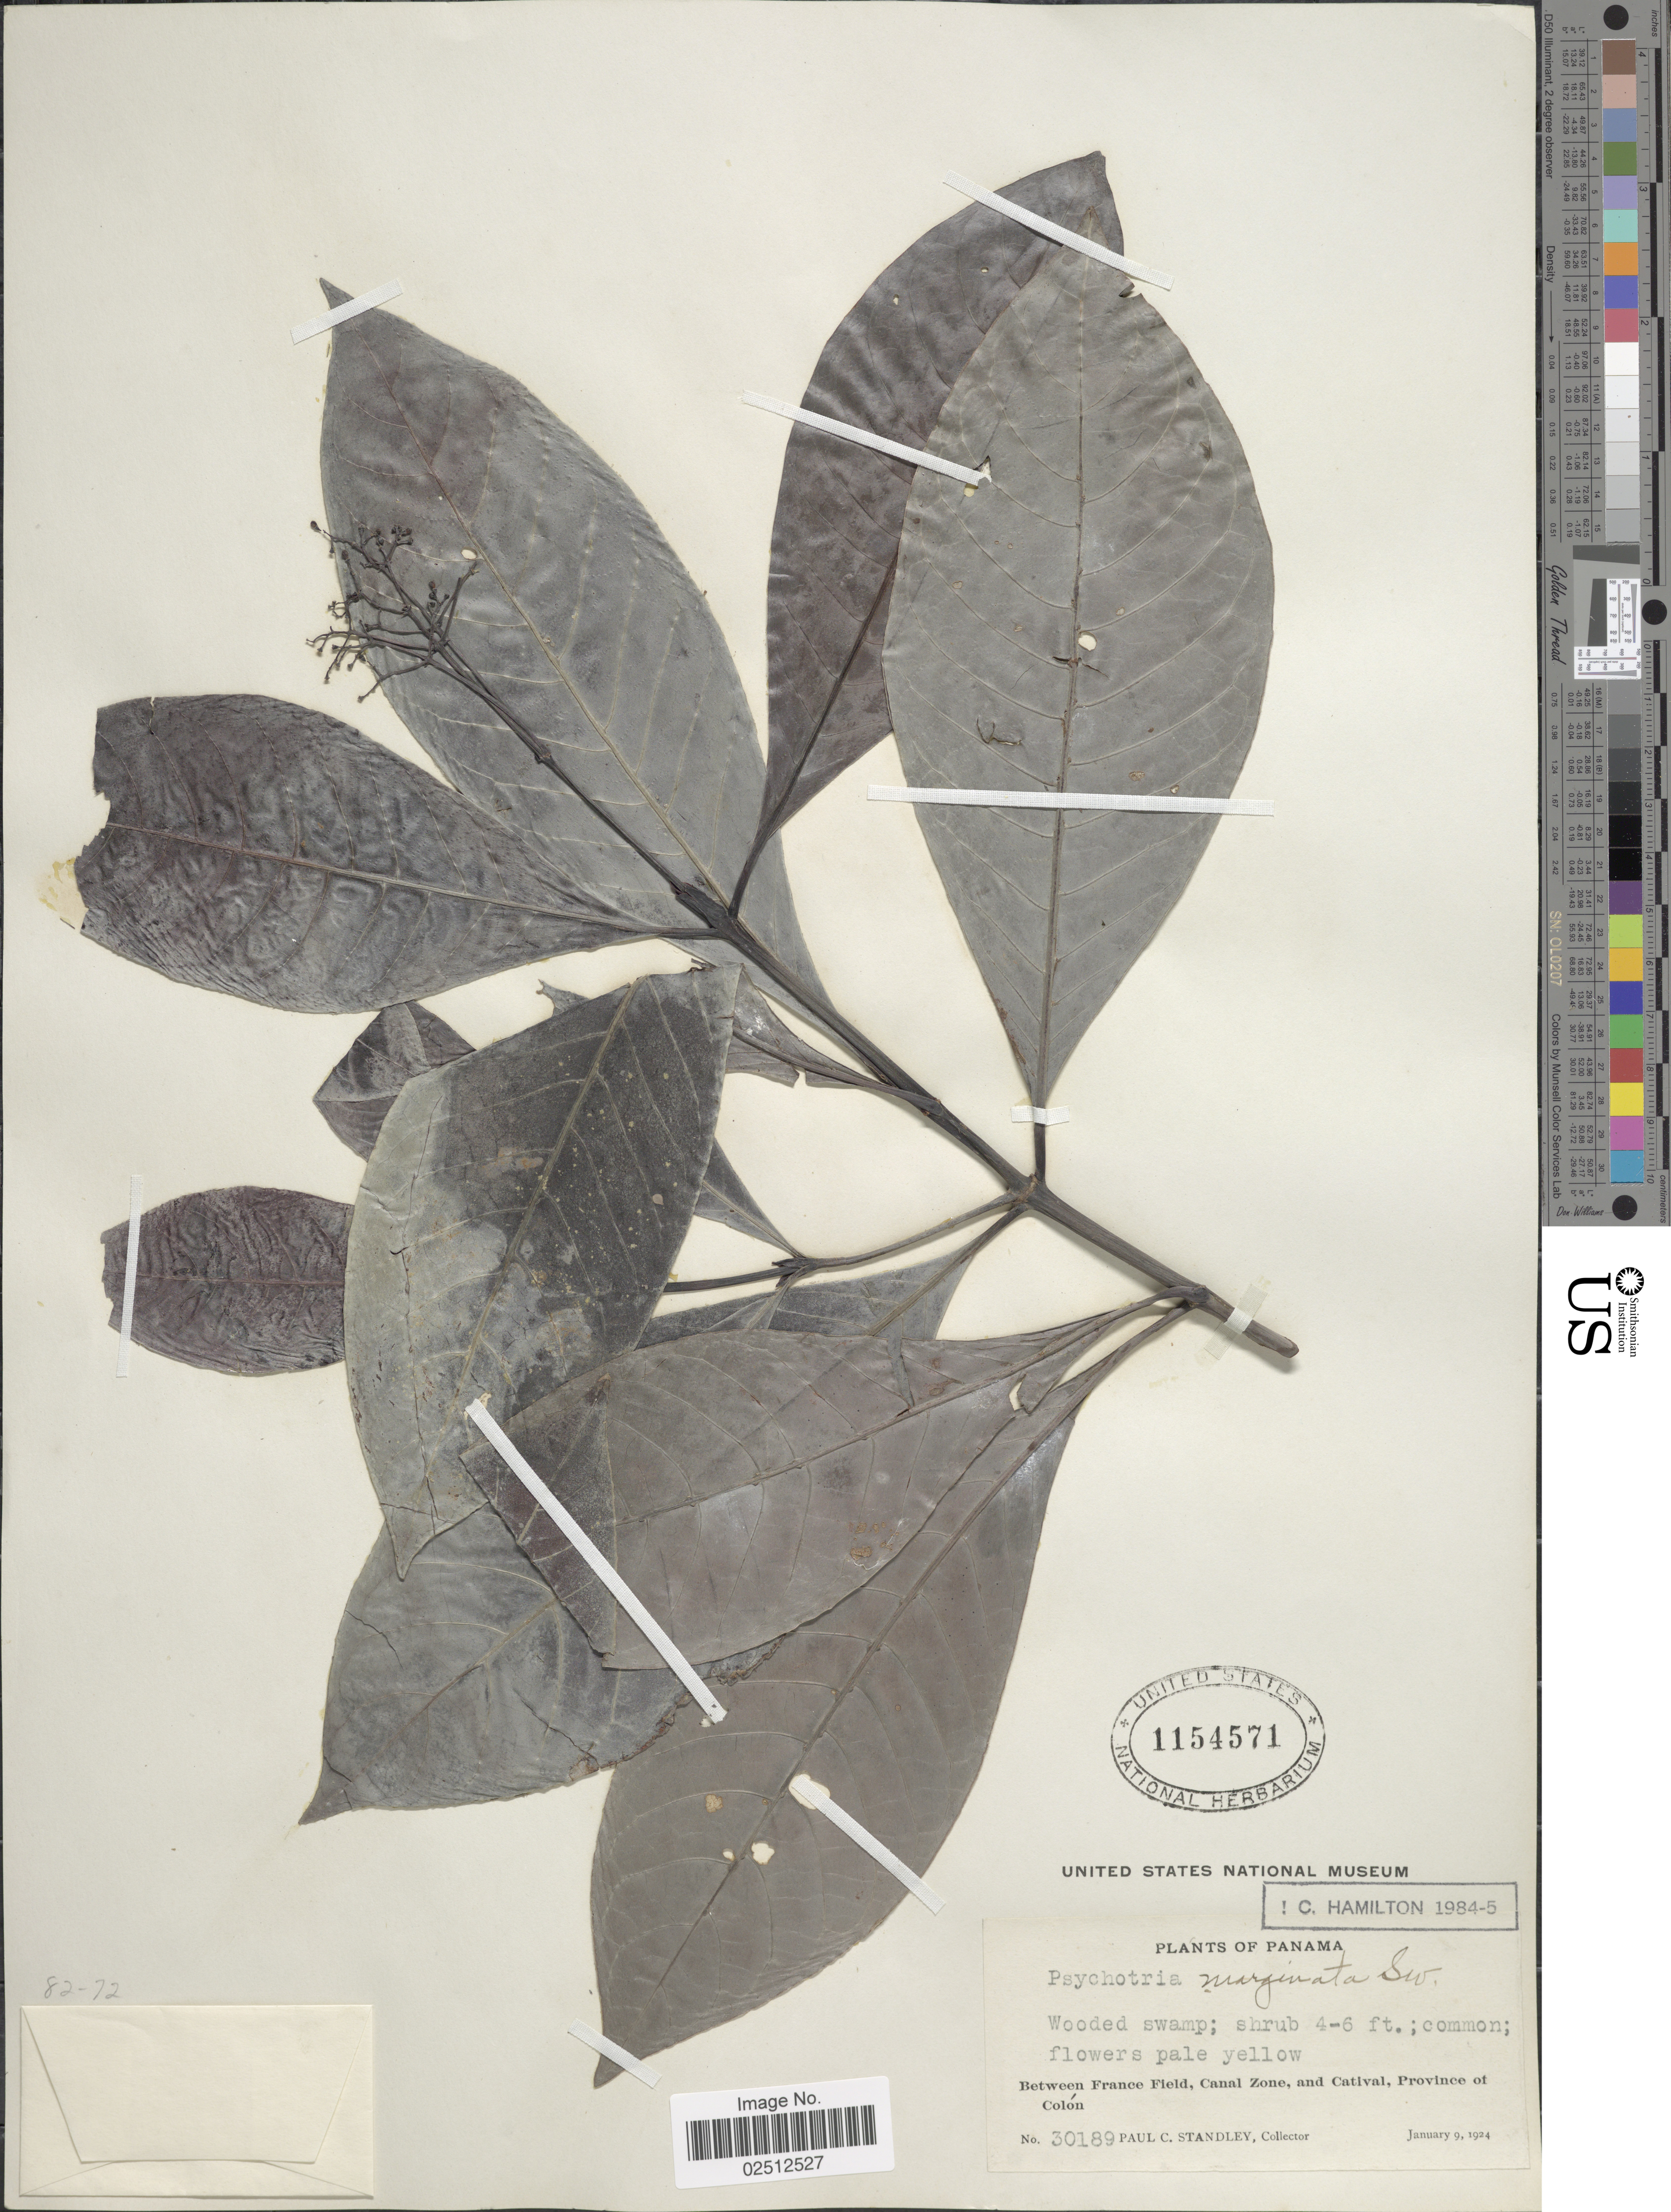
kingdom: Plantae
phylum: Tracheophyta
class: Magnoliopsida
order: Gentianales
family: Rubiaceae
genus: Psychotria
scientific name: Psychotria marginata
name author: Sw.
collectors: P. C. Standley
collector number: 30189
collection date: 1924-01-09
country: Panama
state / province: Colón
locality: Between France Field, Canal Zone, and Catival, Province of Colon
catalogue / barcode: US 1154571